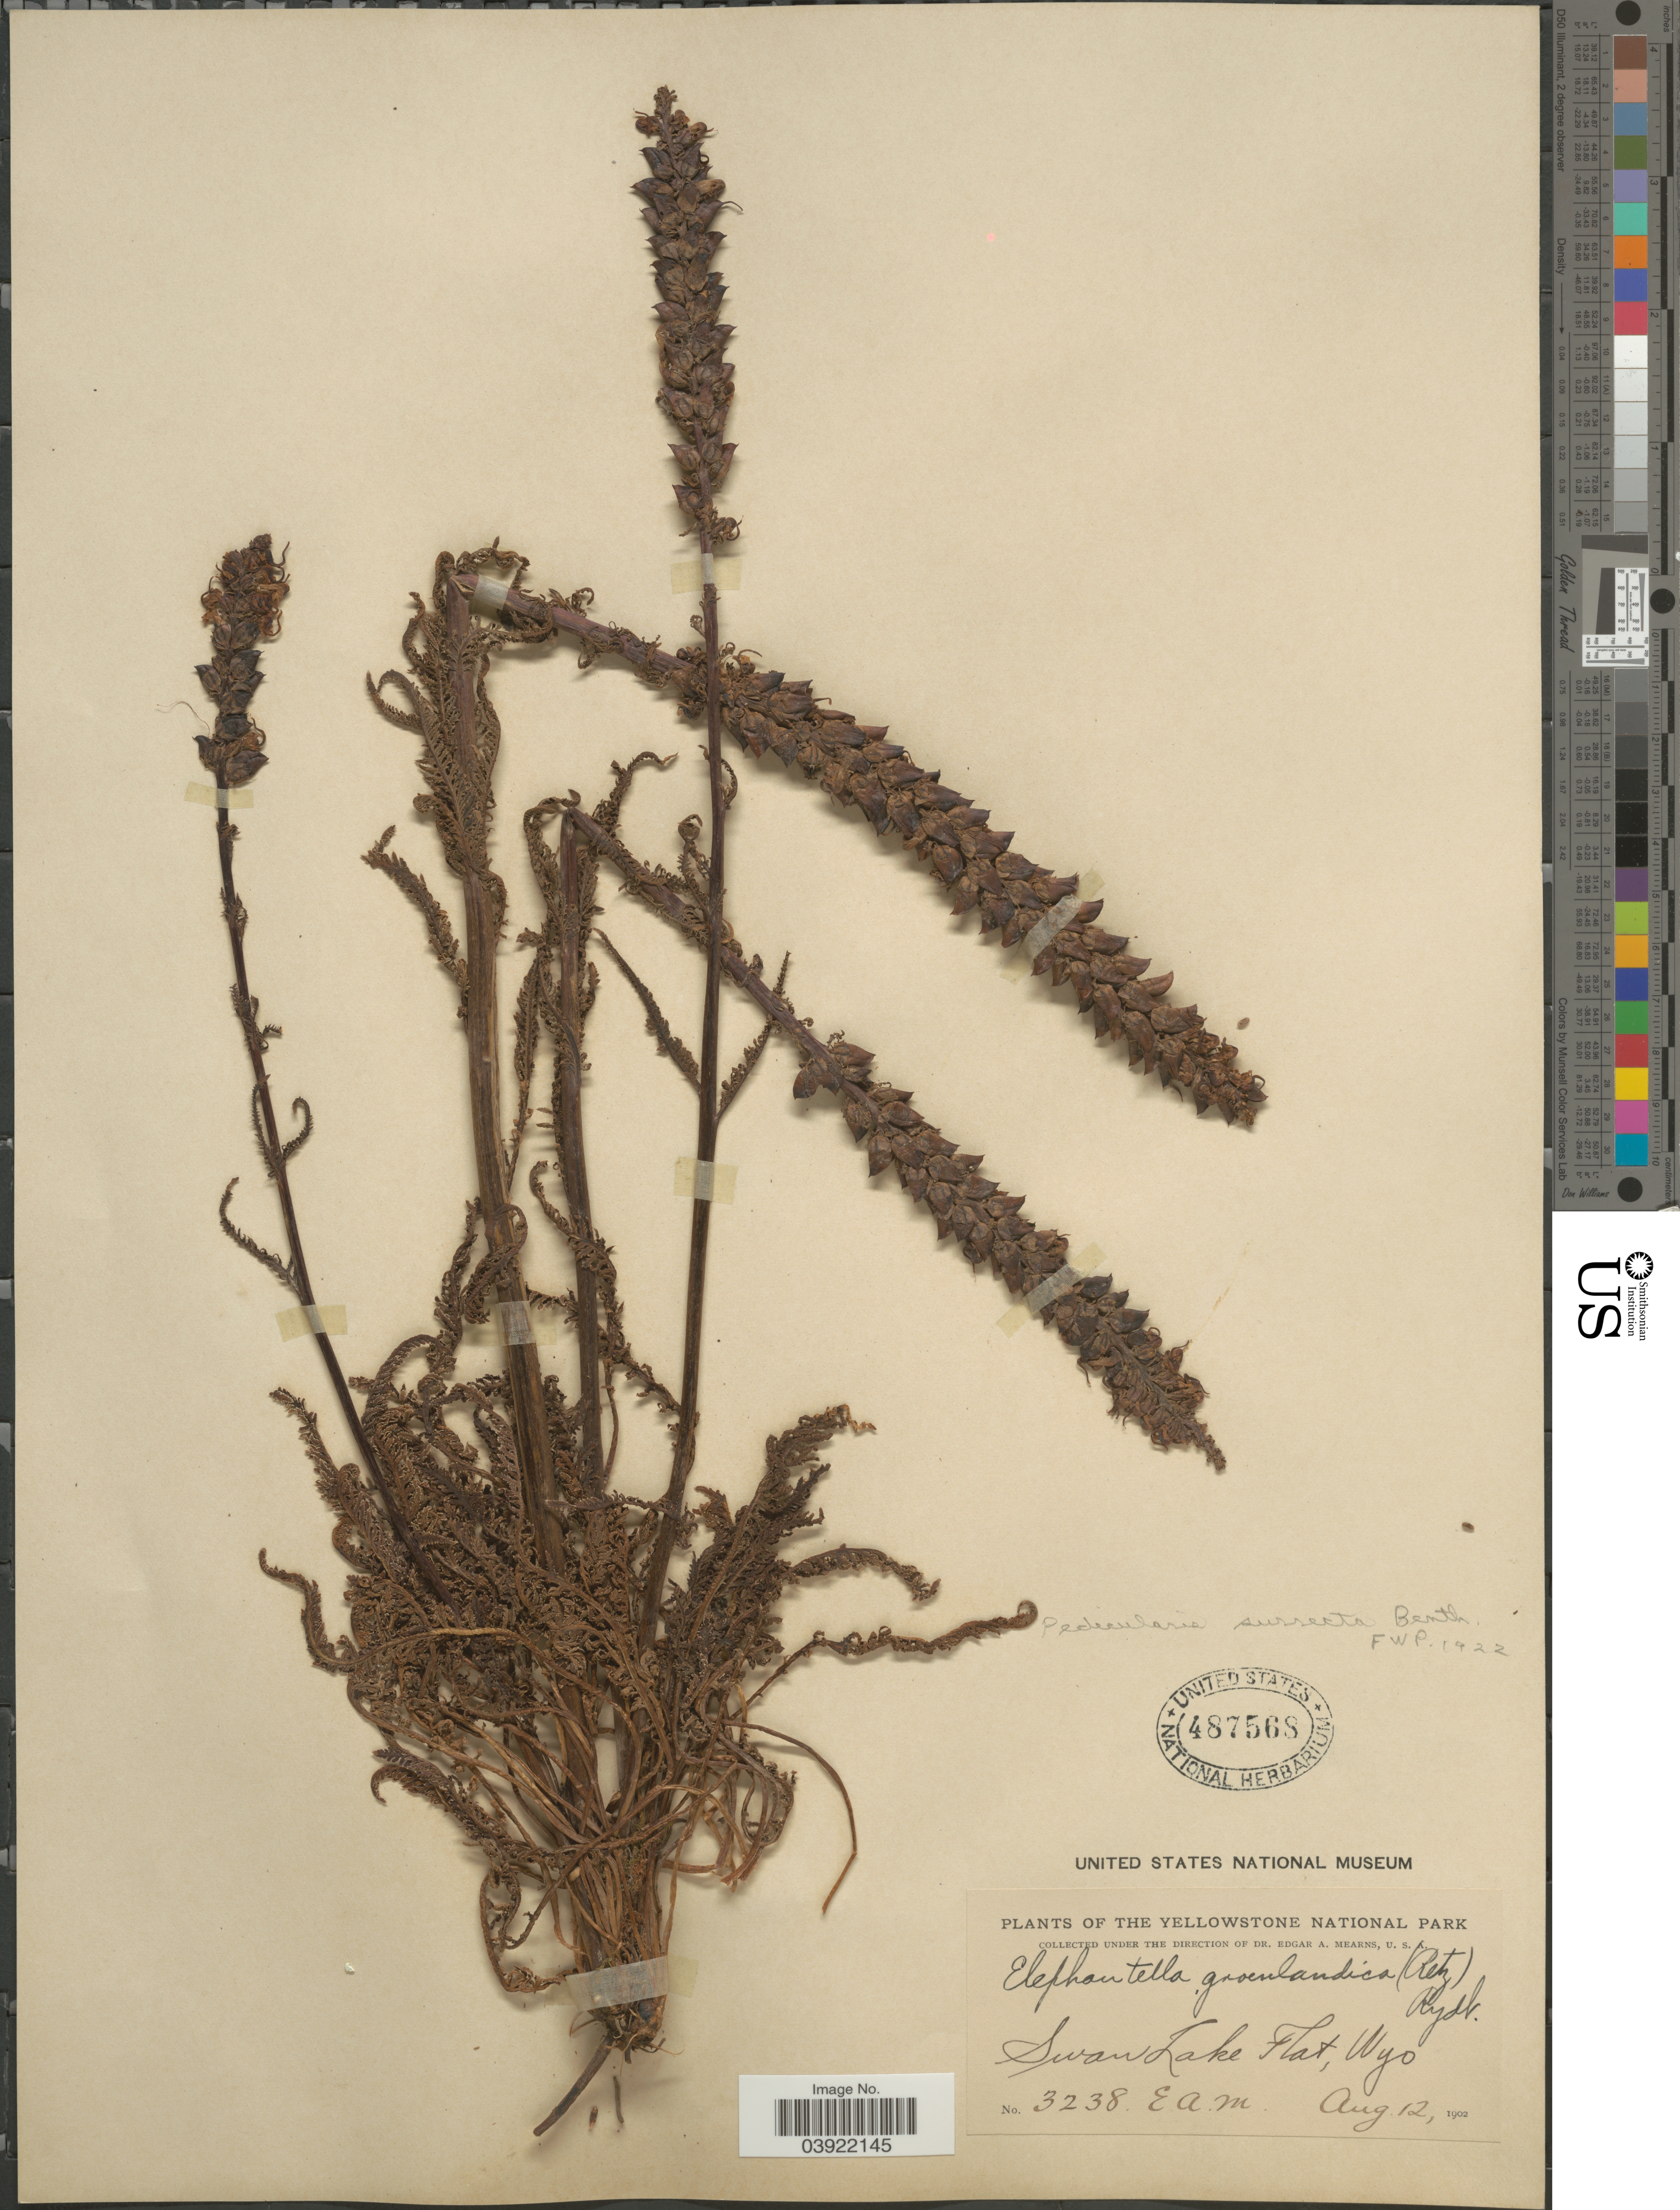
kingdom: Plantae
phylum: Tracheophyta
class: Magnoliopsida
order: Lamiales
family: Orobanchaceae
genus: Pedicularis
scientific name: Pedicularis groenlandica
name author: Retz.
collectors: E. A. Mearns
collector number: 3238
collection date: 1902-08-12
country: United States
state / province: Wyoming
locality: Yellowstone National Park. Swan Lake Flat.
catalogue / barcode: US 487568